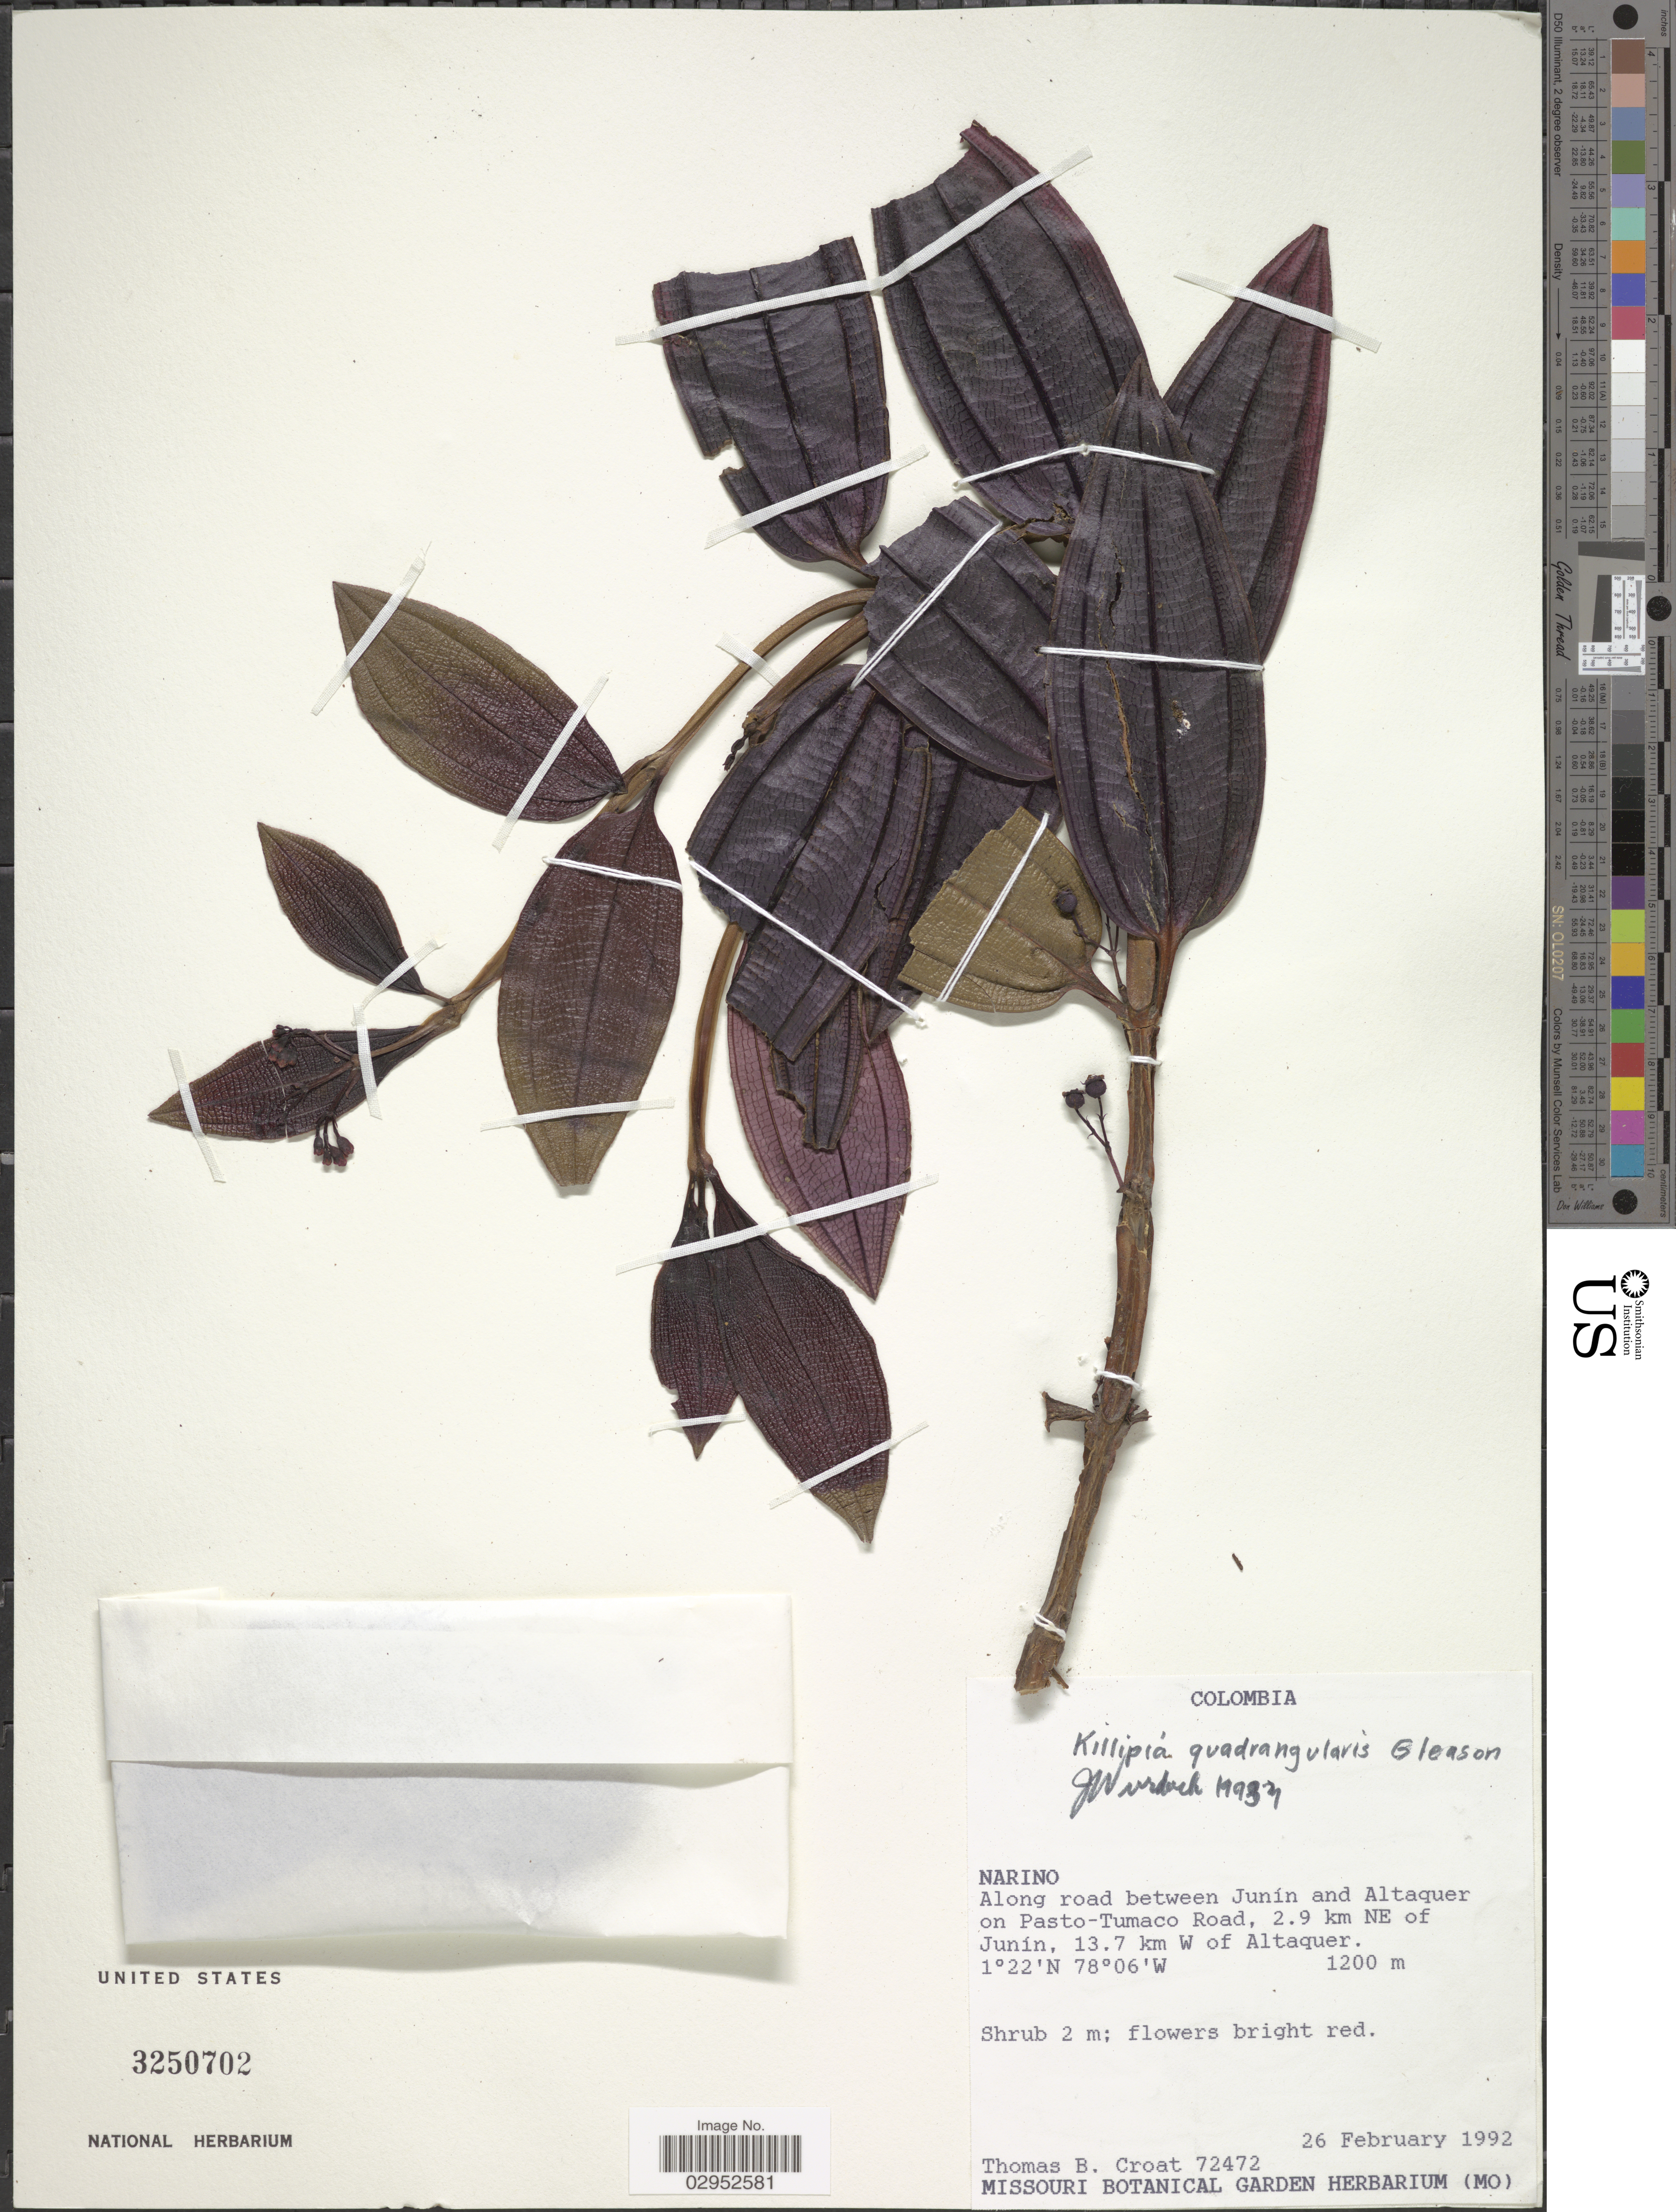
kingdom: Plantae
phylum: Tracheophyta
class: Magnoliopsida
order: Myrtales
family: Melastomataceae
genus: Killipia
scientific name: Killipia quadrangularis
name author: Gleason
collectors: T. B. Croat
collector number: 72472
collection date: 1992-02-26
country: Colombia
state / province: Nariño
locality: Along road between Junín and Altaquer on Pasto-Tumaco Road, 2.9 km NE of Junín, 13.7 km W of Altaquer.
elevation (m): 1200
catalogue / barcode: US 3250702